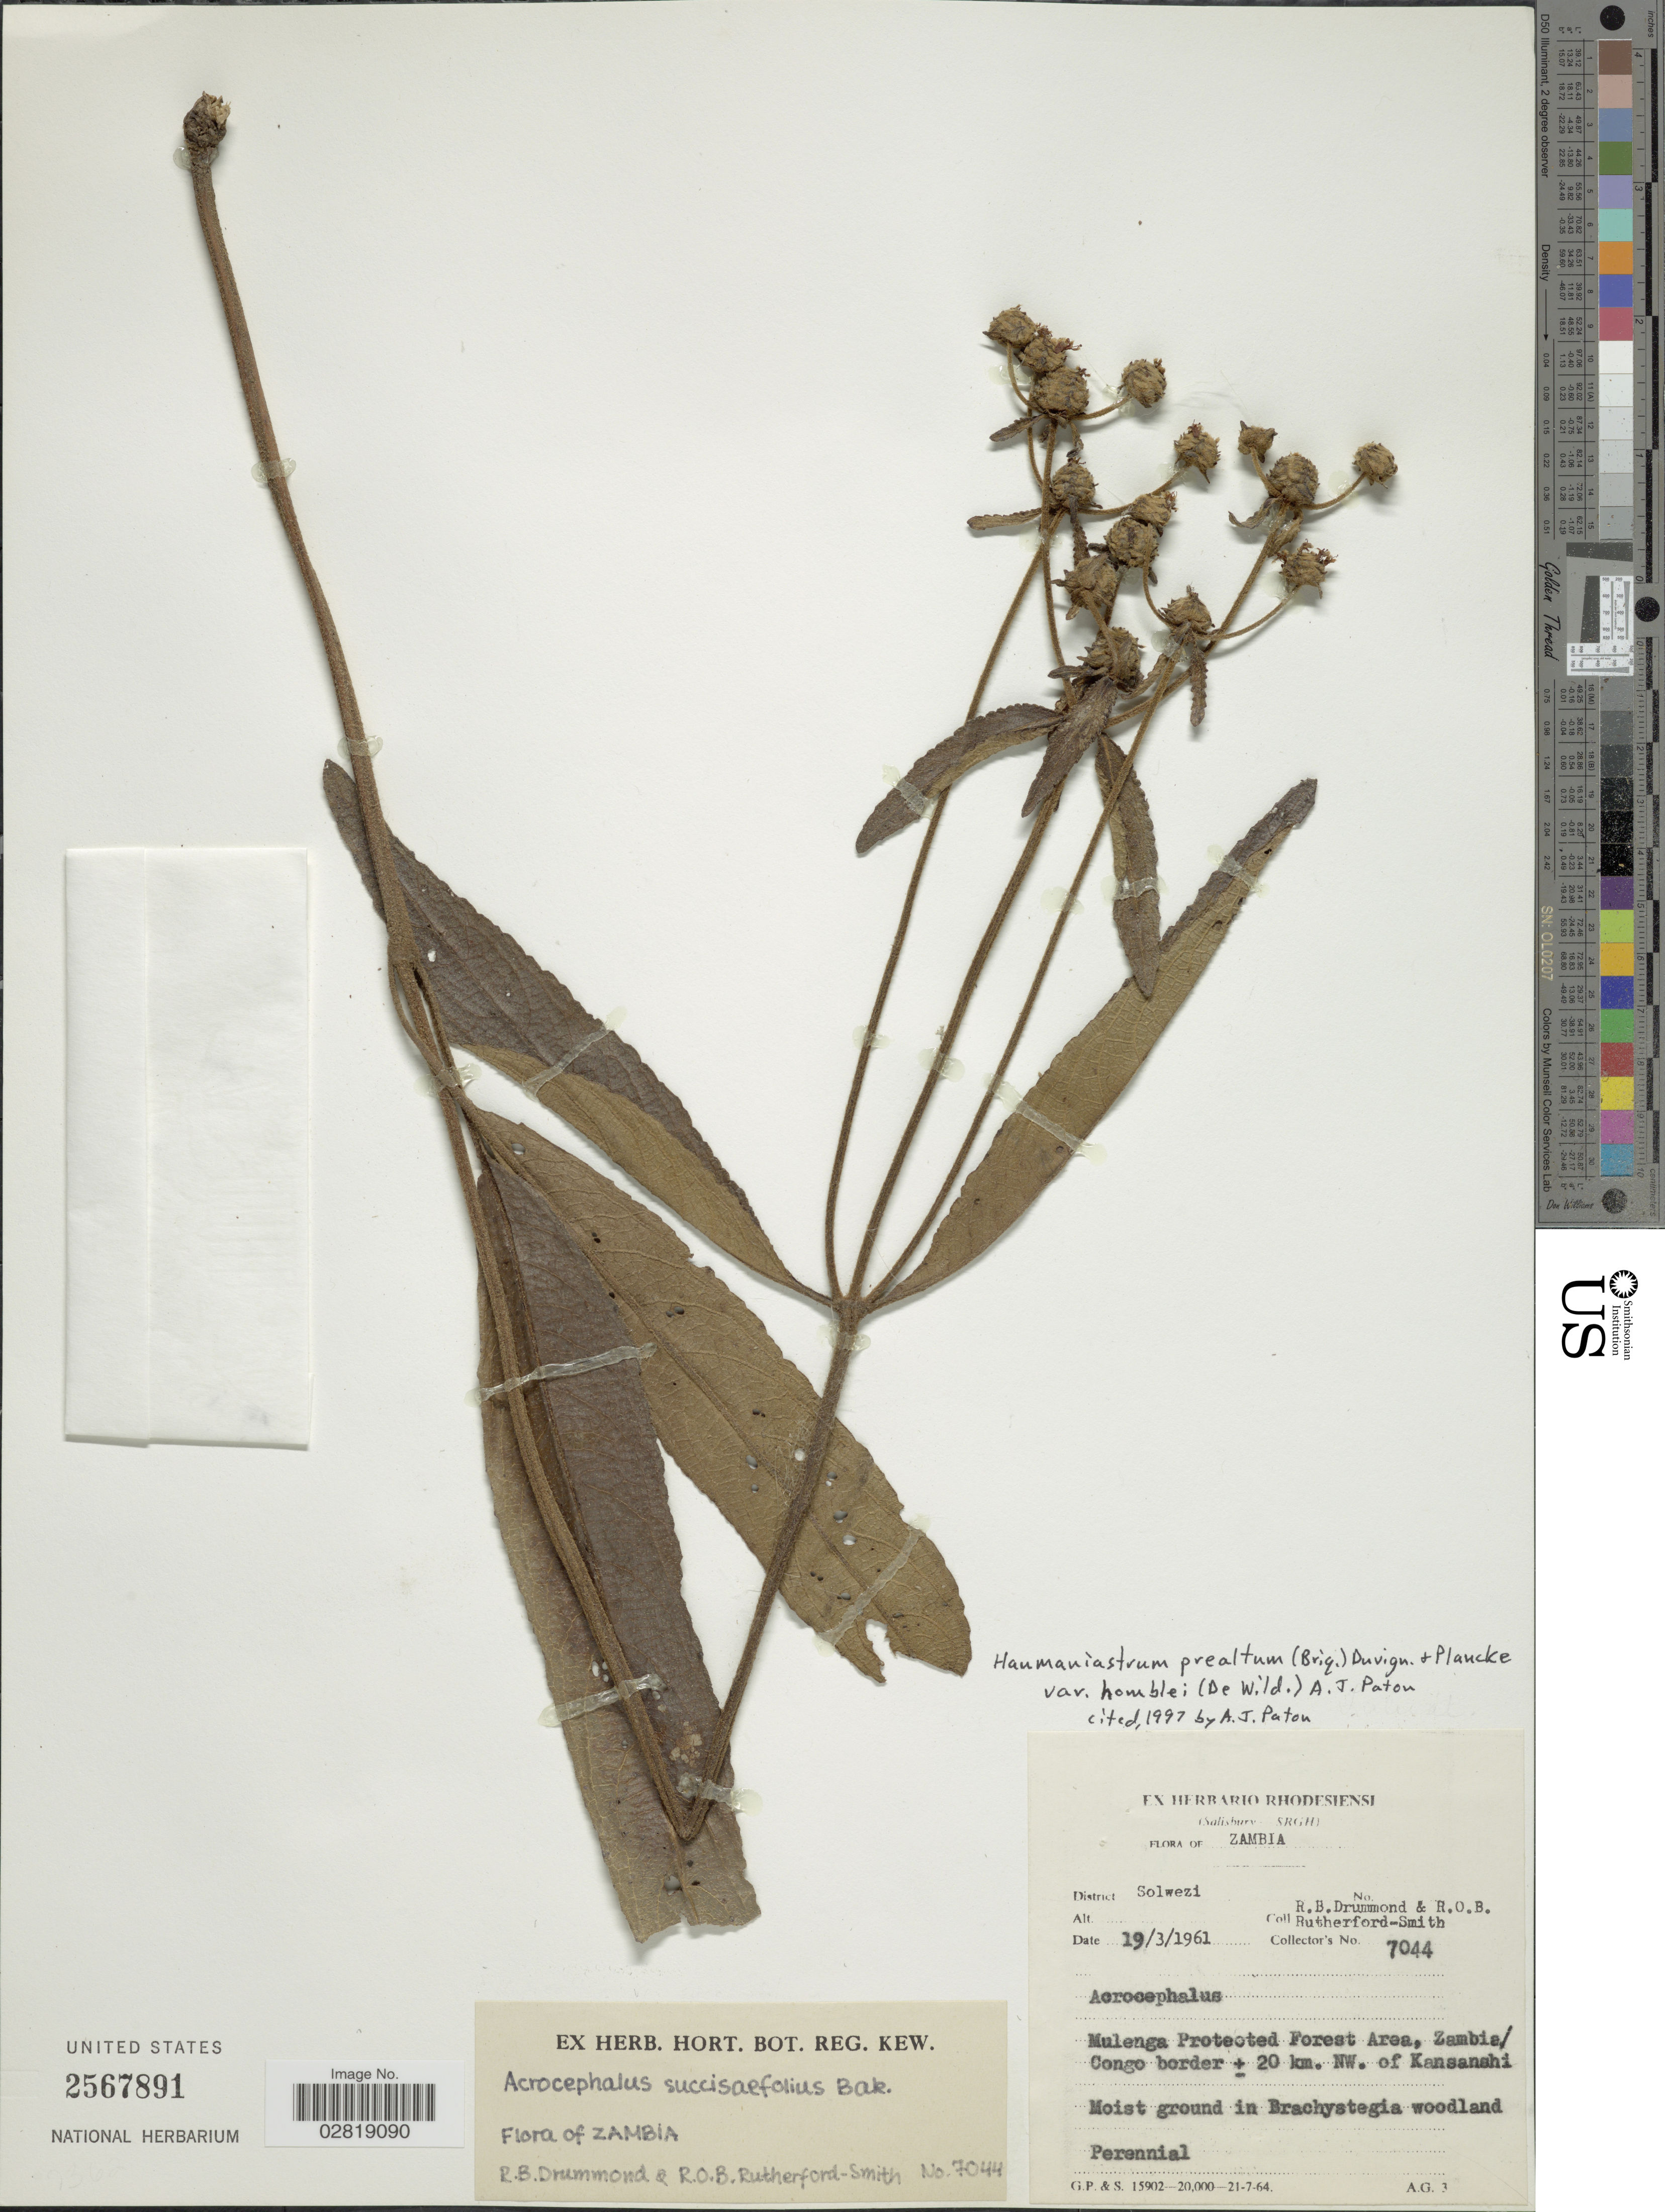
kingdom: Plantae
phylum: Tracheophyta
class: Magnoliopsida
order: Lamiales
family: Lamiaceae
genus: Haumaniastrum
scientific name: Haumaniastrum praealtum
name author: (Briq.) P.A. Duvign. & Plancke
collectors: R. Drummond & R. Rutherford-Smith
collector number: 7044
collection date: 1961-03-19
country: Zambia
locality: District Solwezi. Mulenga Protected Forest Area, Zambia/Congo border ± 20 km. NW. of Kansanshi.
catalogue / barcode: US 2567891